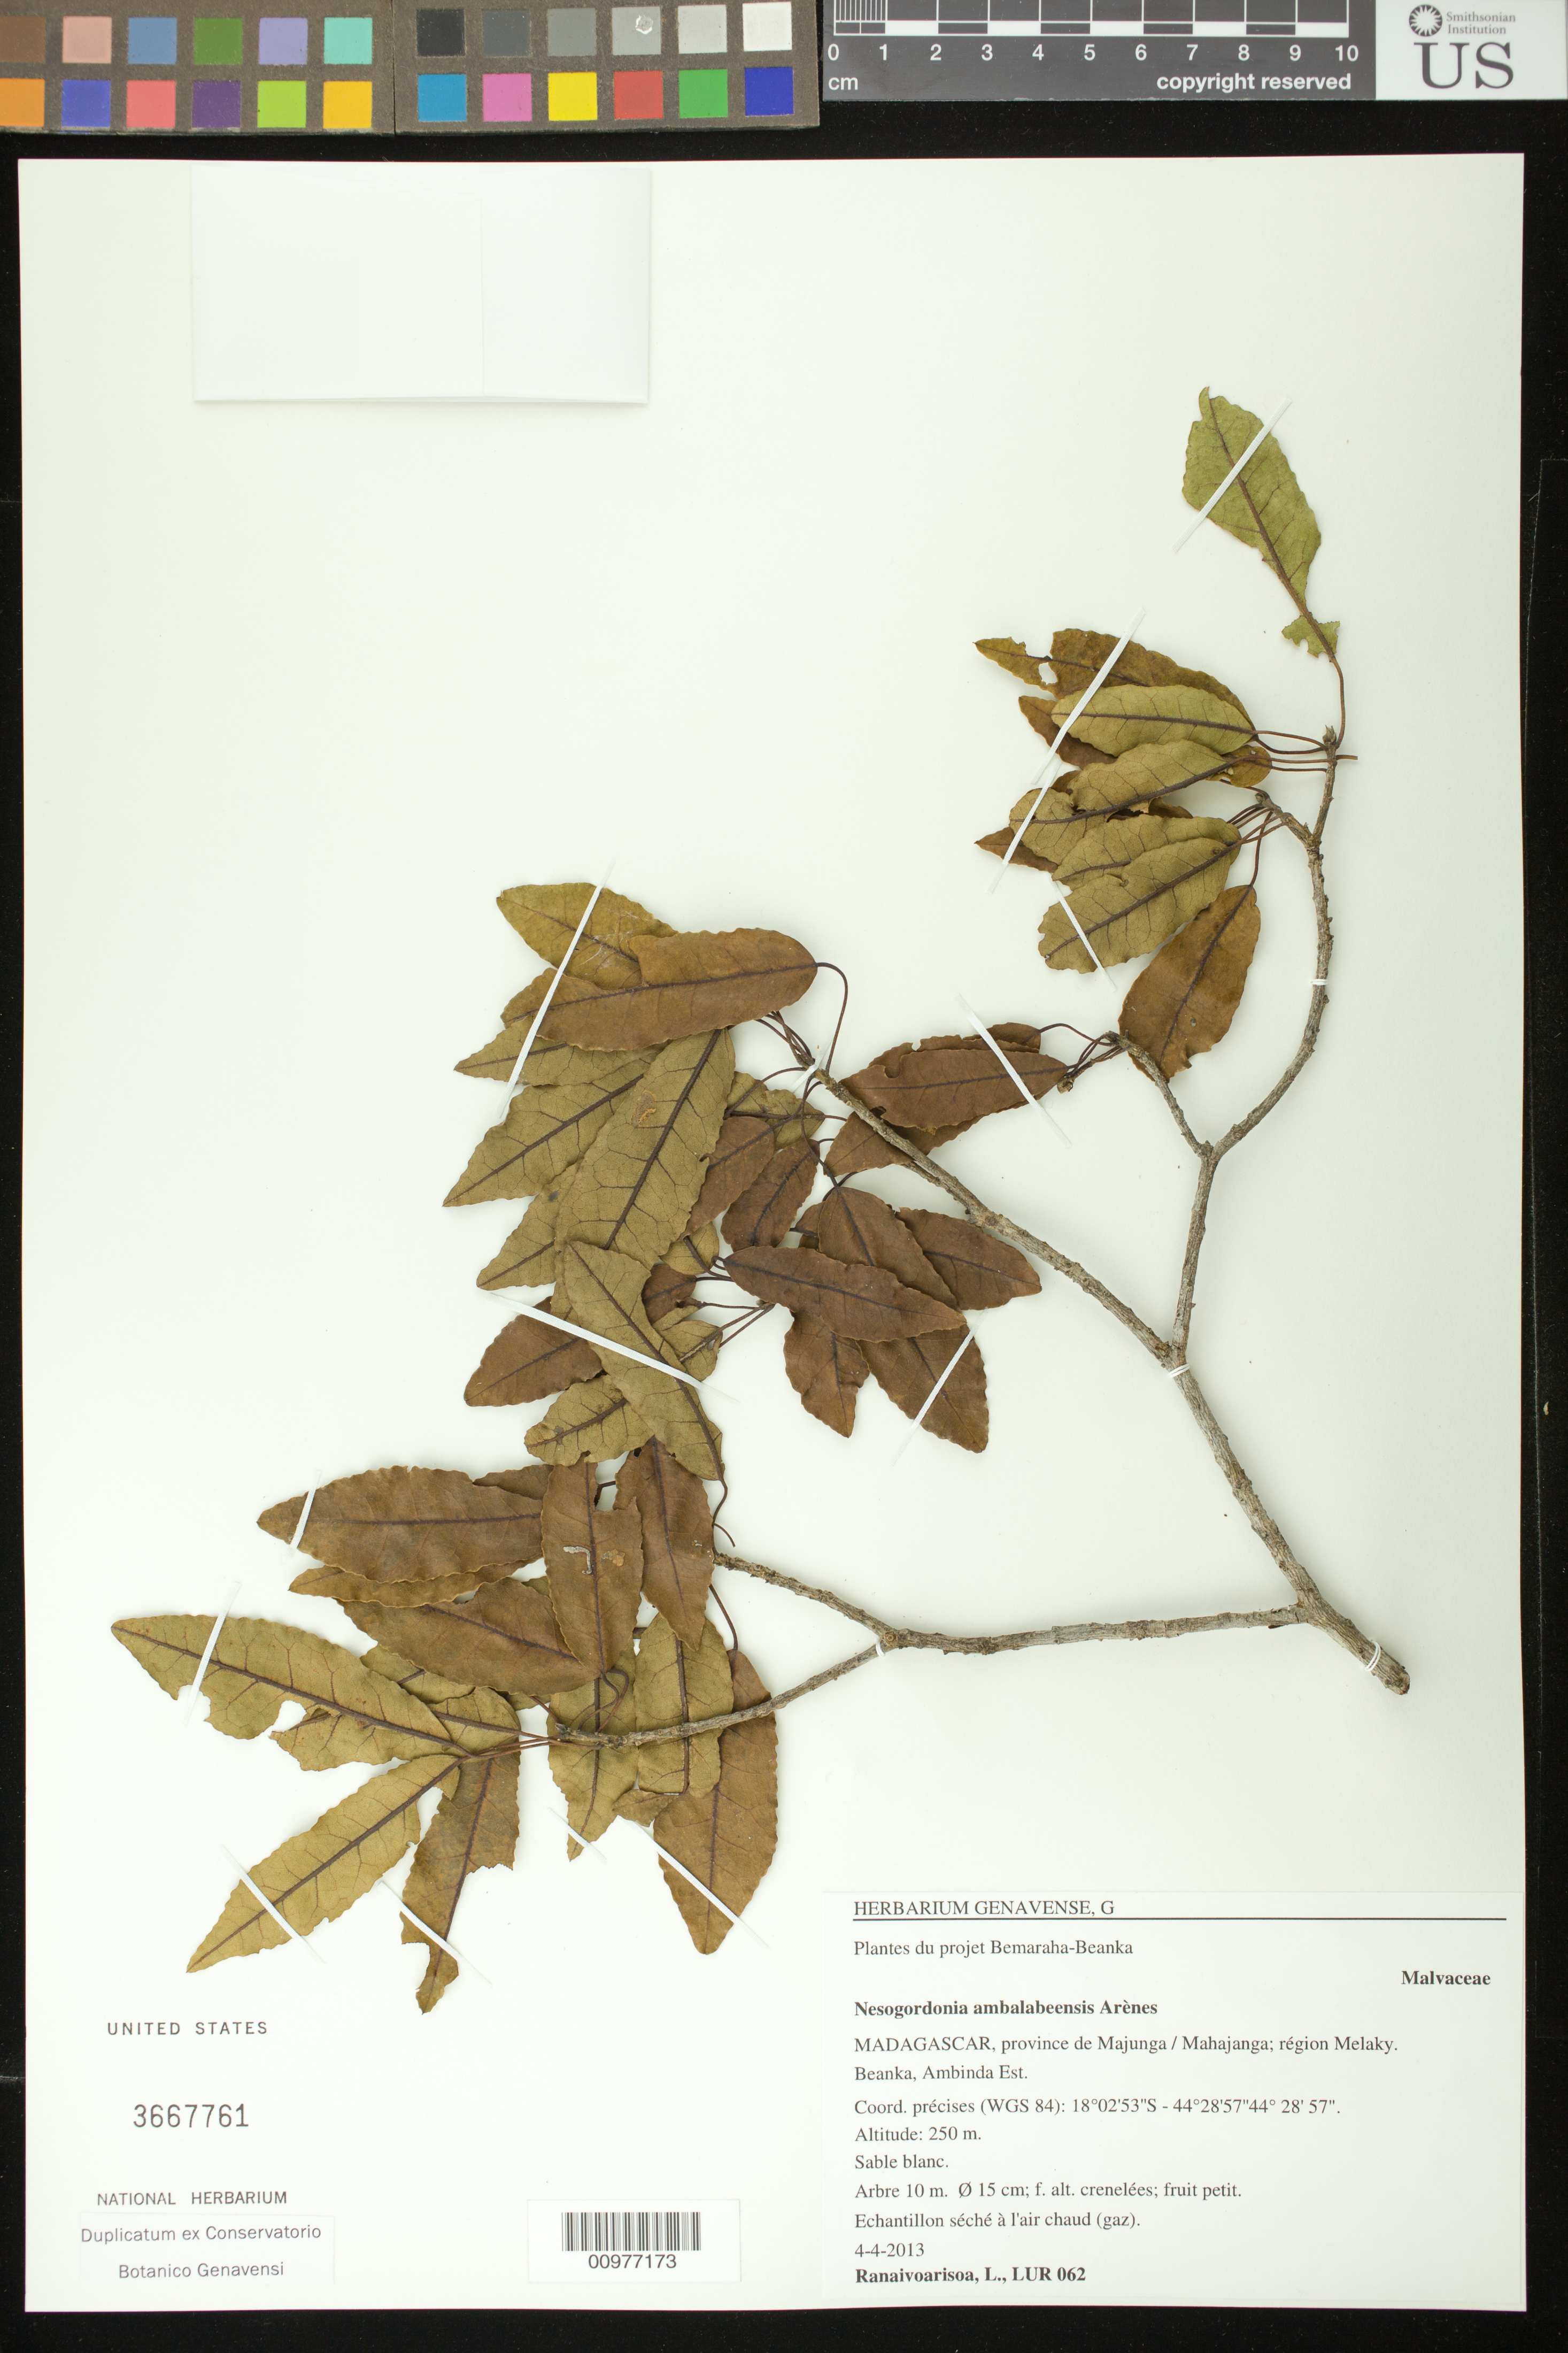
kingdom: Plantae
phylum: Tracheophyta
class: Magnoliopsida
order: Malvales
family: Malvaceae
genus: Nesogordonia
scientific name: Nesogordonia ambalabeensis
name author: Arènes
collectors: L. Ranaivoarisoa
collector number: LUR 062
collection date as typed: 4-4-2013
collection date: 2013-04-04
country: Madagascar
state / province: Melaky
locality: region Melaky. Ambinda Est. Beanka.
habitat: sable blanc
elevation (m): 250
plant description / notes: echantillon seche a l'air chaud (gaz)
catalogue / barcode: US 3667761